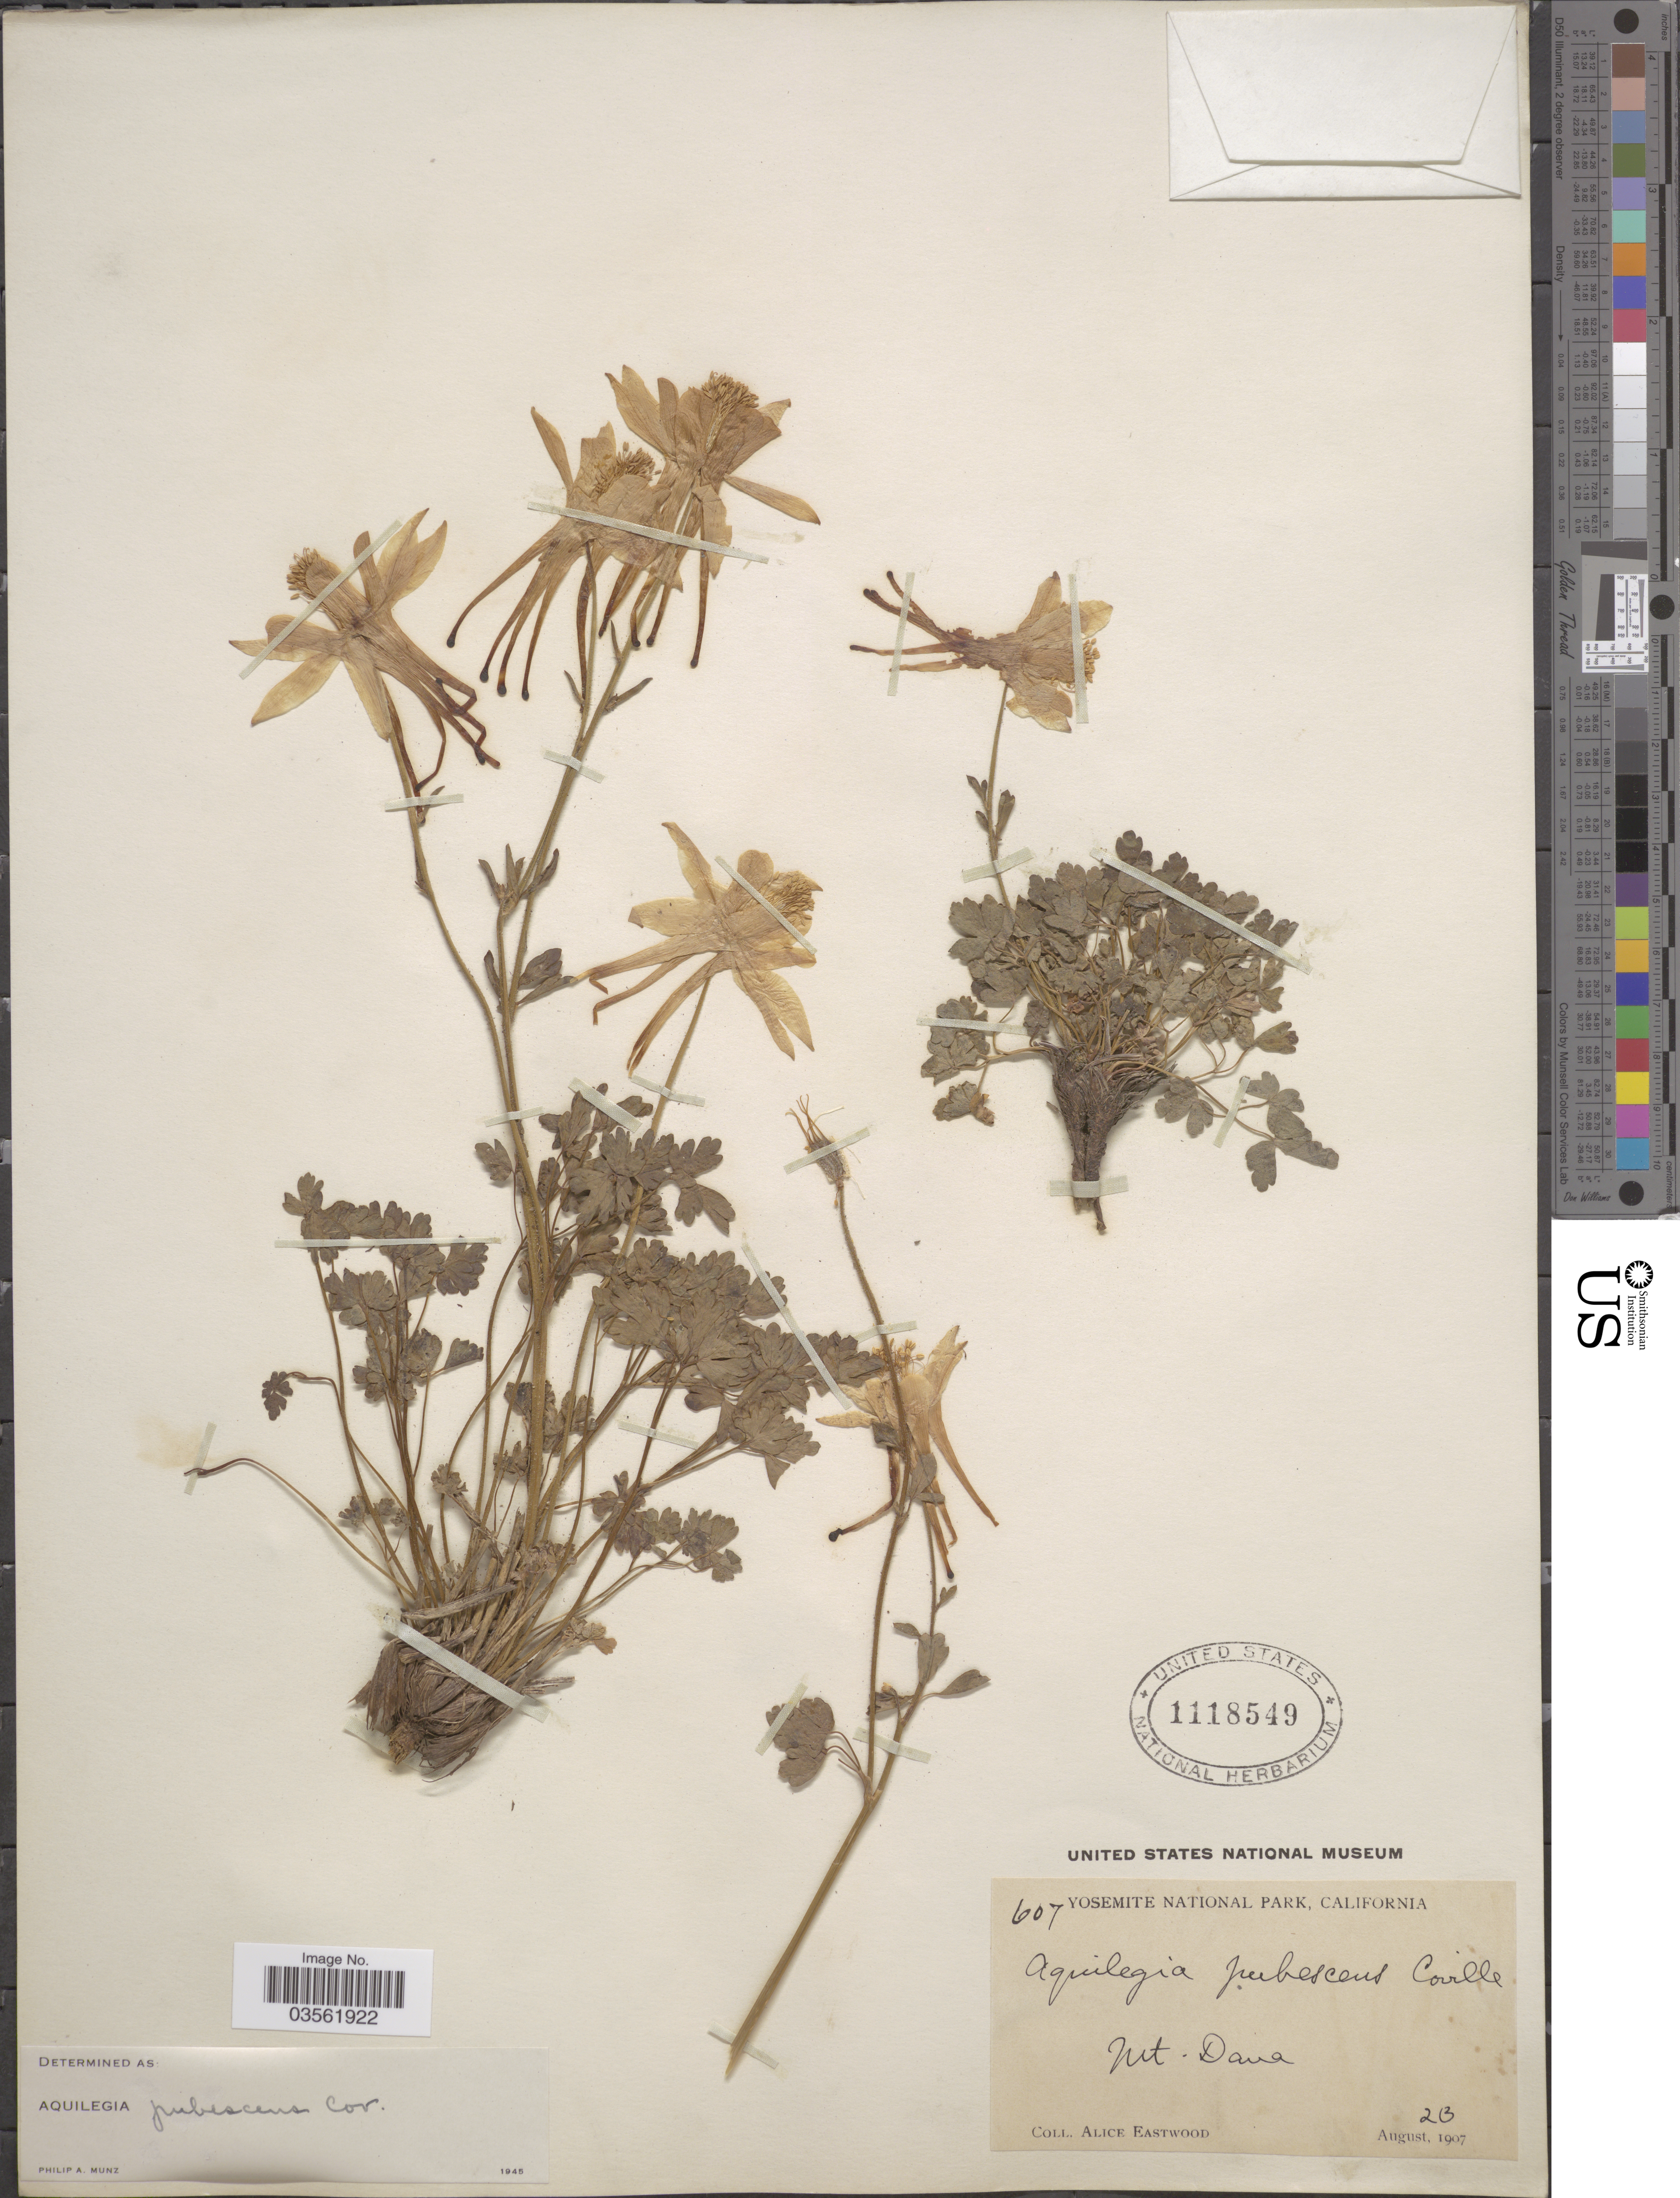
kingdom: Plantae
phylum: Tracheophyta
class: Magnoliopsida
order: Ranunculales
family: Ranunculaceae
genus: Aquilegia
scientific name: Aquilegia pubescens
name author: Coville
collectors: A. Eastwood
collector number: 607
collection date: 1907-08-23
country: United States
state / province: California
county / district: Mariposa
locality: Yosemite National Park. Mt. Dana.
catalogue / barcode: US 1118549